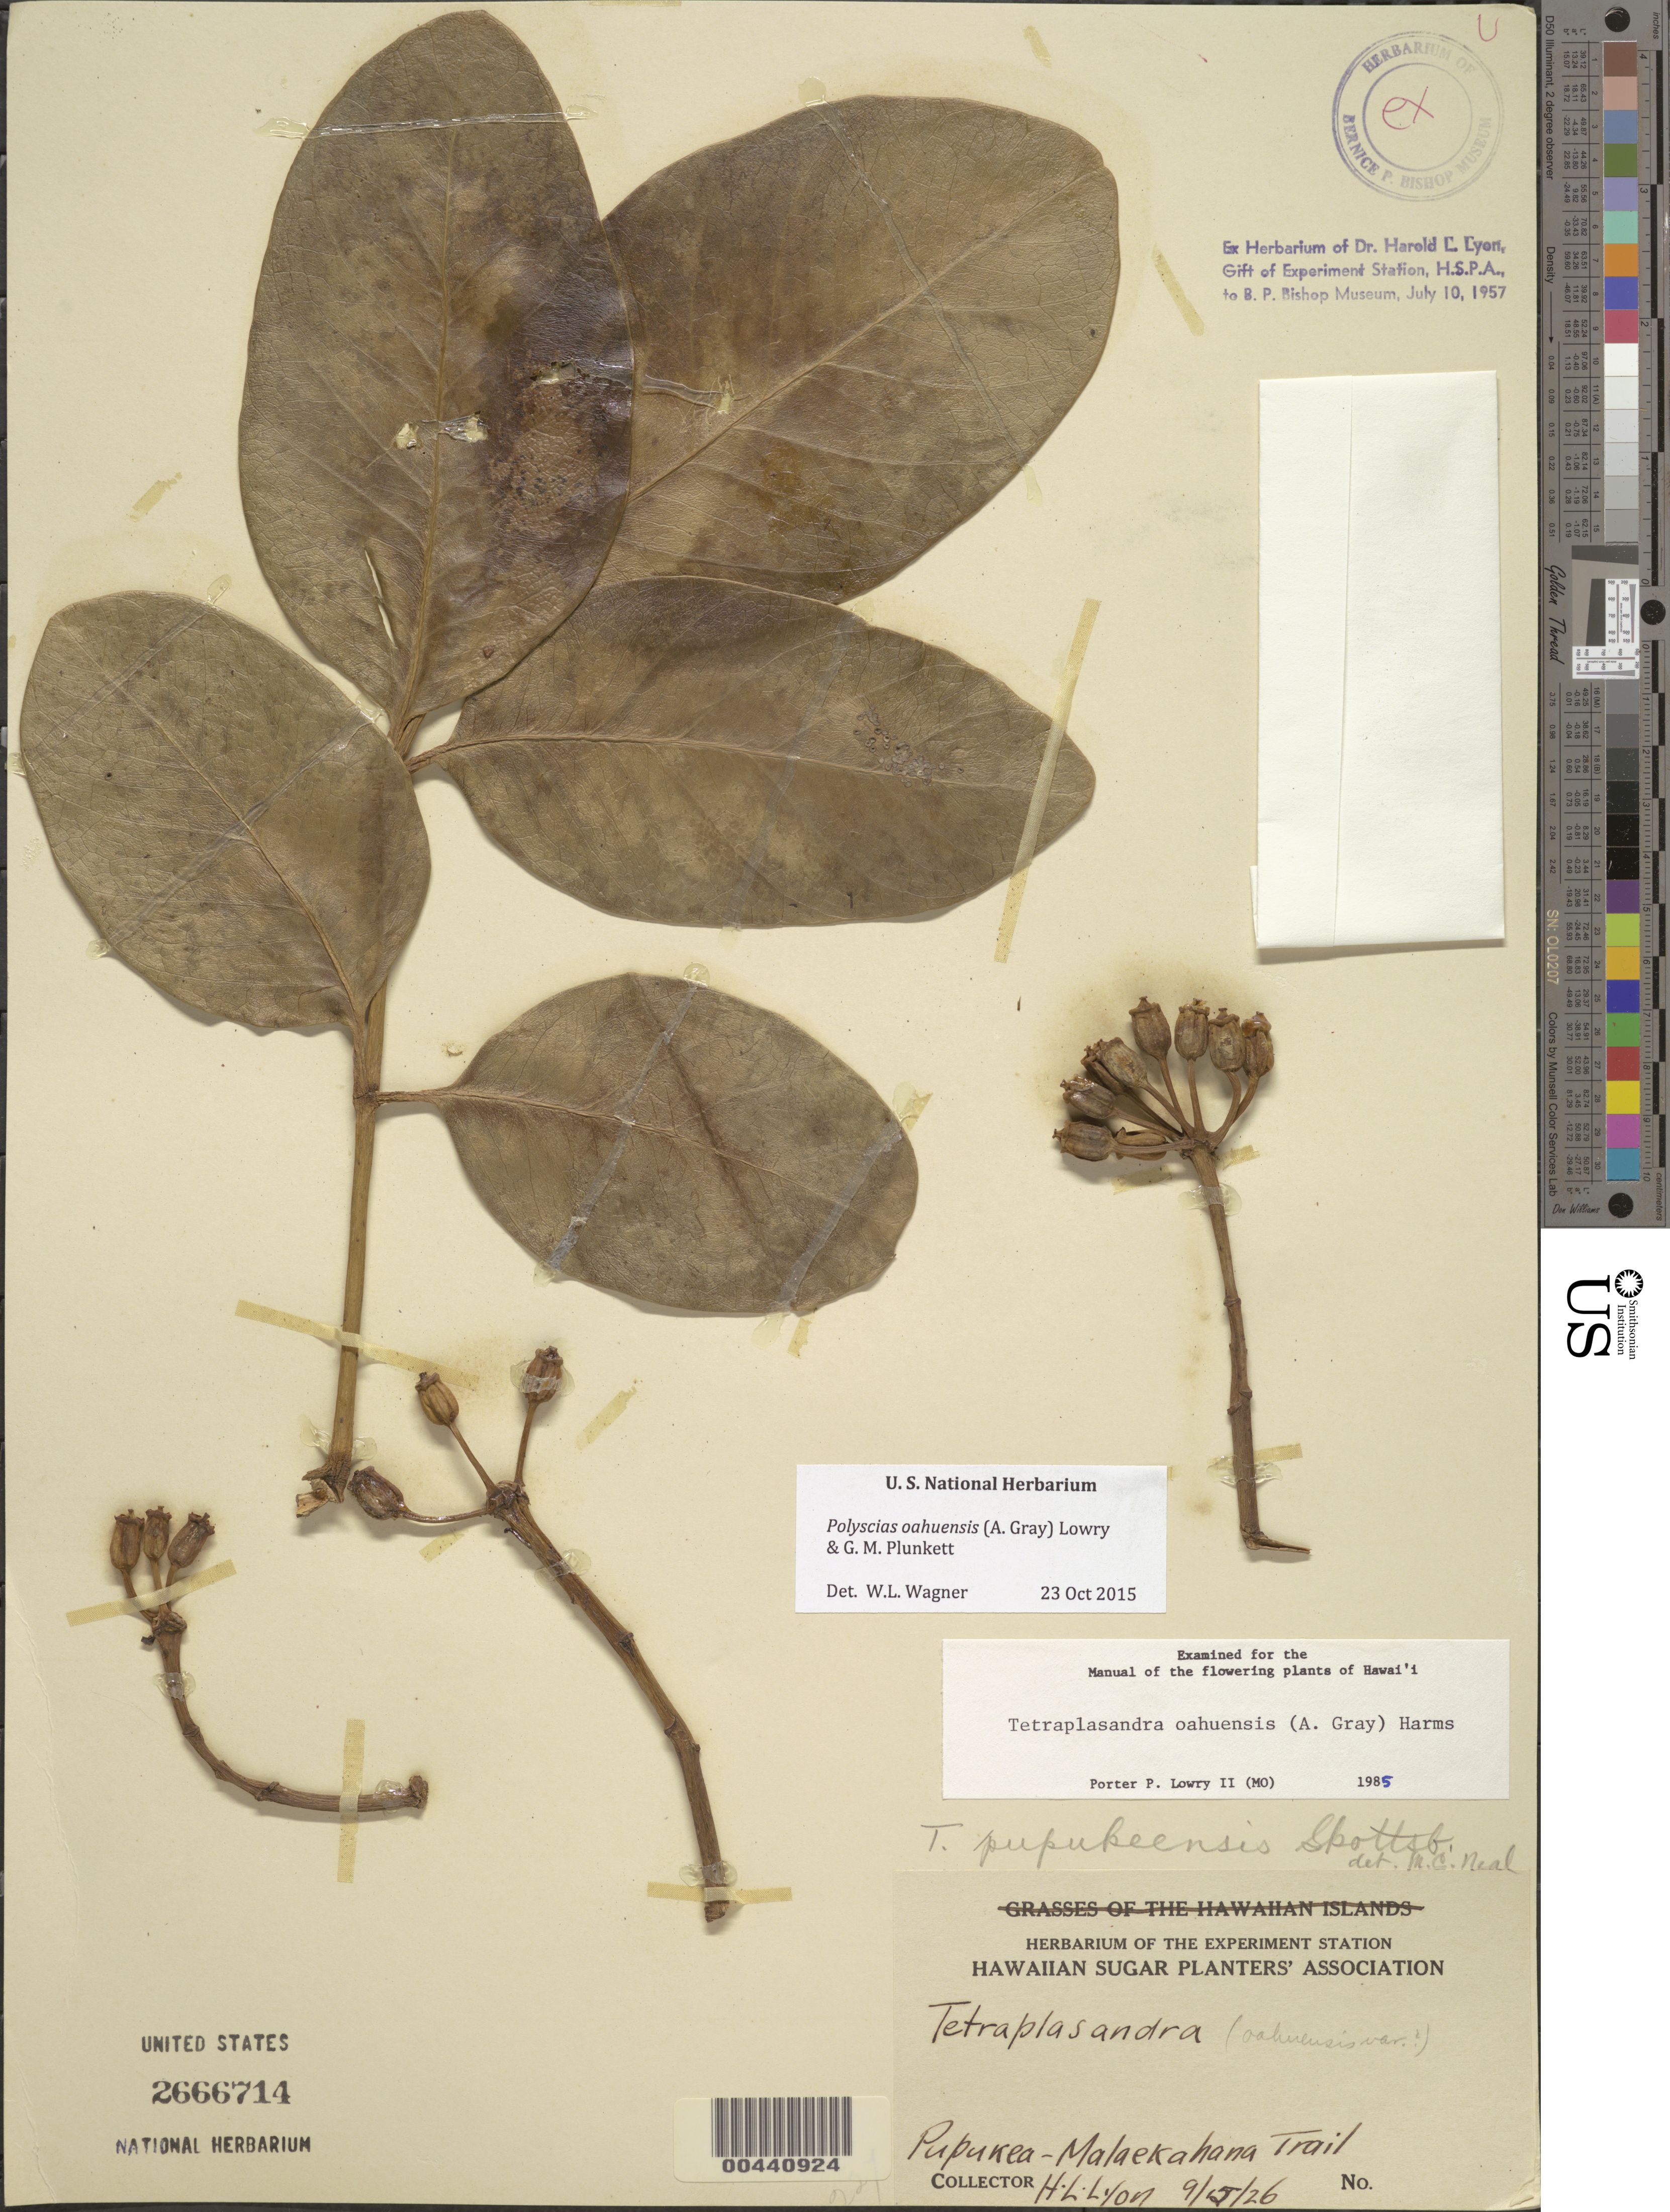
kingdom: Plantae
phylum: Tracheophyta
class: Magnoliopsida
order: Apiales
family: Araliaceae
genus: Polyscias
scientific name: Polyscias oahuensis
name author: (A. Gray) Lowry & G. M. Plunkett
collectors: H. Lyon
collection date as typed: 15 Sep 1926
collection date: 1926-09-15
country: United States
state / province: Hawaii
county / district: Honolulu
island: Oahu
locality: Pupukea-Malaekahana Trail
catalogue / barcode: US 2666714